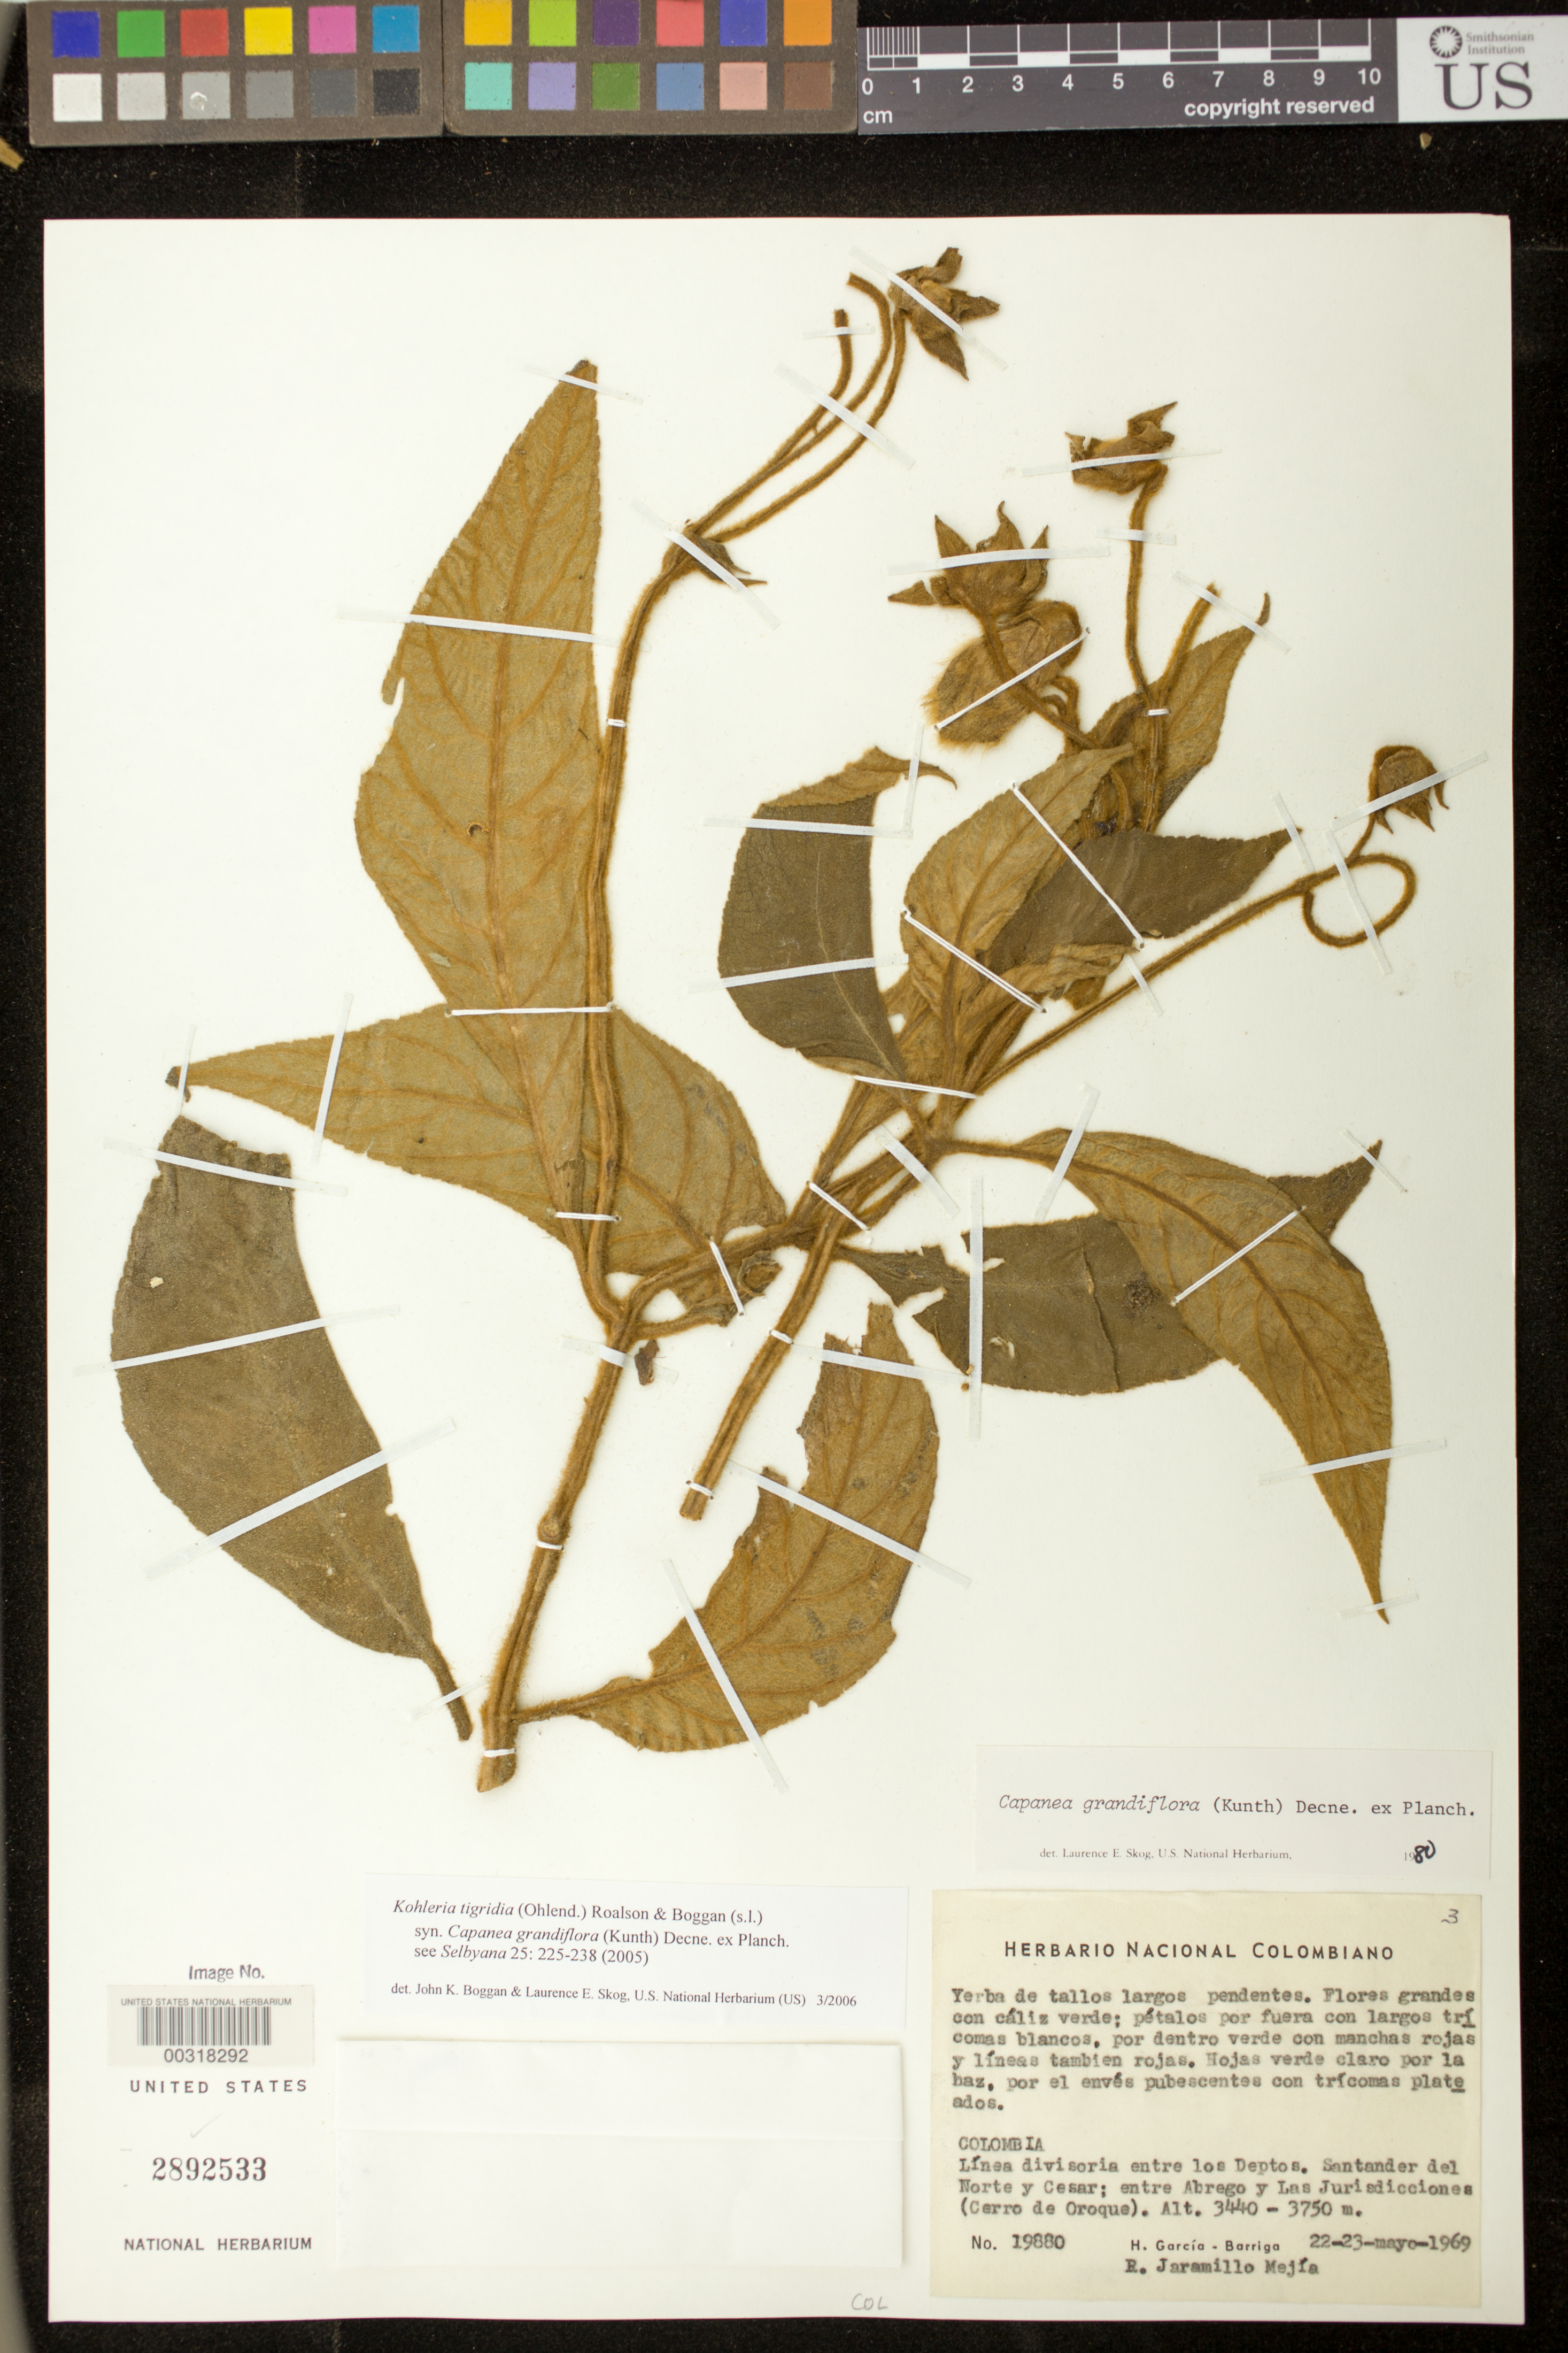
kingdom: Plantae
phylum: Tracheophyta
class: Magnoliopsida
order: Lamiales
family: Gesneriaceae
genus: Kohleria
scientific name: Kohleria tigridia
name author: (Ohlend.) Roalson & Boggan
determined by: Boggan, J. K.; Skog, L. E.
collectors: H. García Barriga & R. Jaramillo M.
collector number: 19880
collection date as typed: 22-23 May 1969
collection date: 1969-05-22/1969-05-23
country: Colombia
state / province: Cesár / Santander de Norte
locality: Dividing line between departments, between Abrego and Las Jurisdicciones (Cerro de Oroque)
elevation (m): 3440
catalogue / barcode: US 2892533